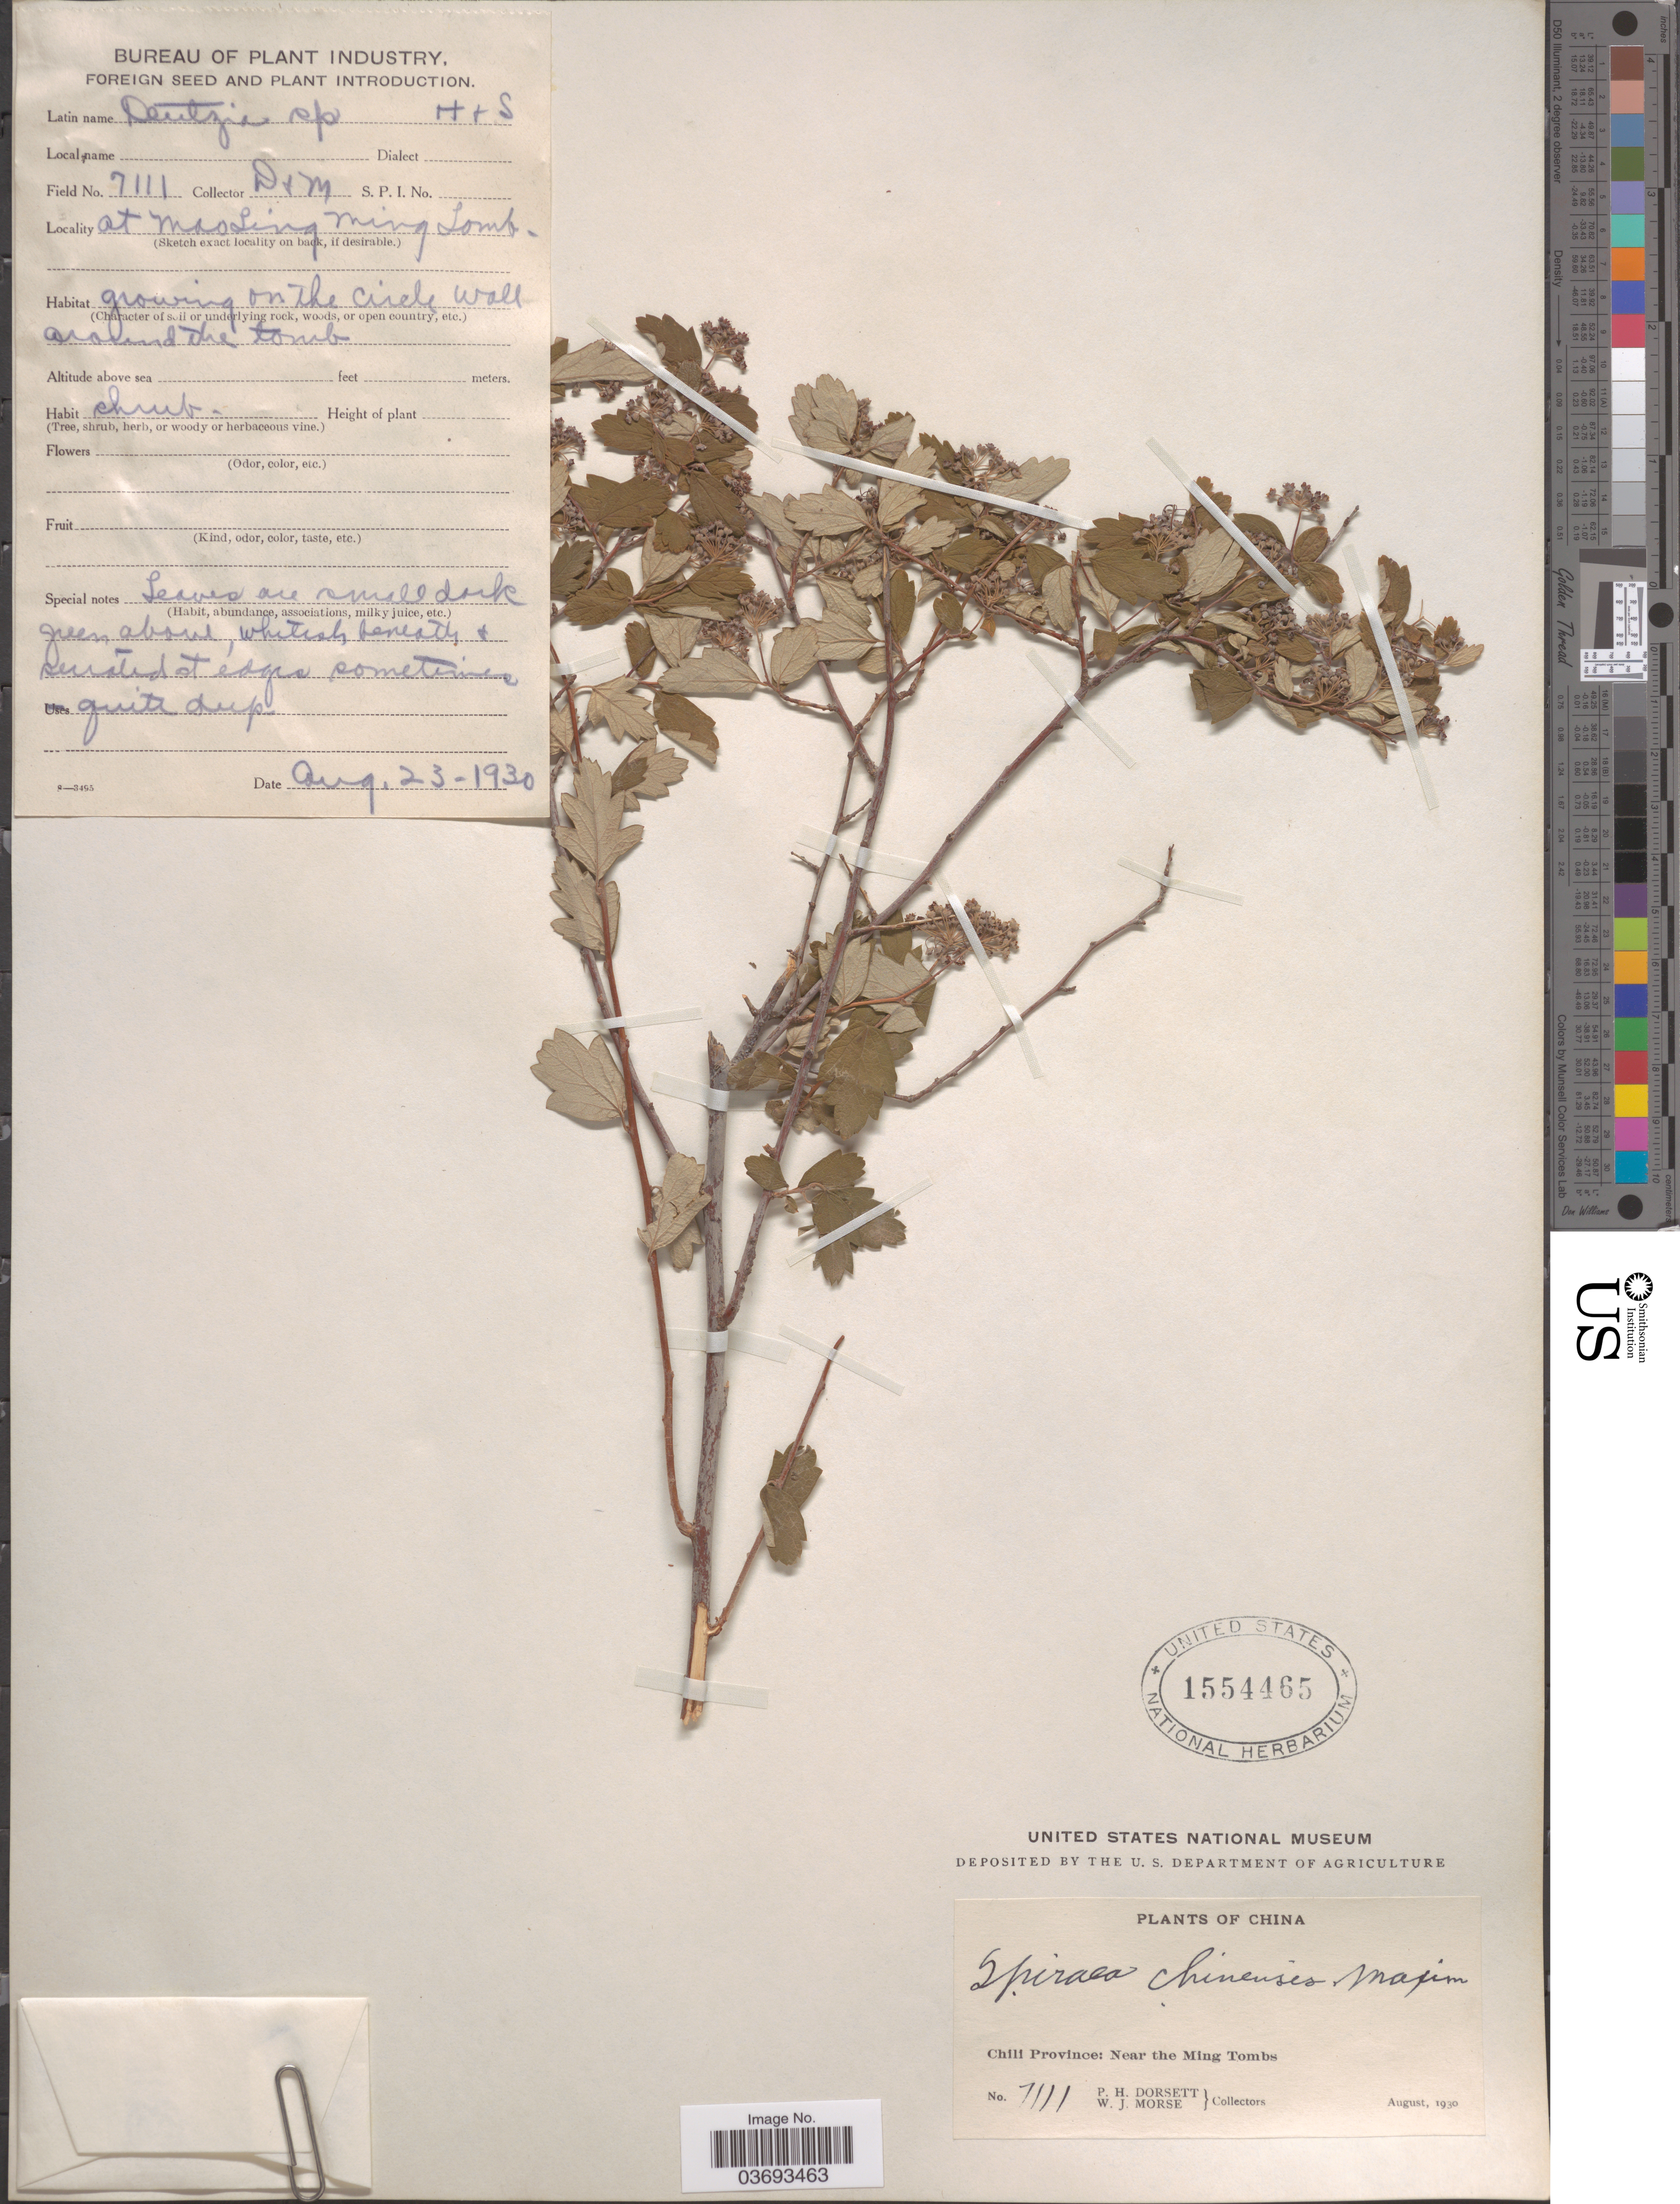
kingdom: Plantae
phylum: Tracheophyta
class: Magnoliopsida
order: Rosales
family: Rosaceae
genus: Spiraea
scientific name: Spiraea chinensis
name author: Maxim.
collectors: P. H. Dorsett & W. J. Morse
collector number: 7111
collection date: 1930-08-23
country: China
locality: At Mao Ling Ming Tomb. Chili Province: Near the Ming Tombs.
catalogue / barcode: US 1554465